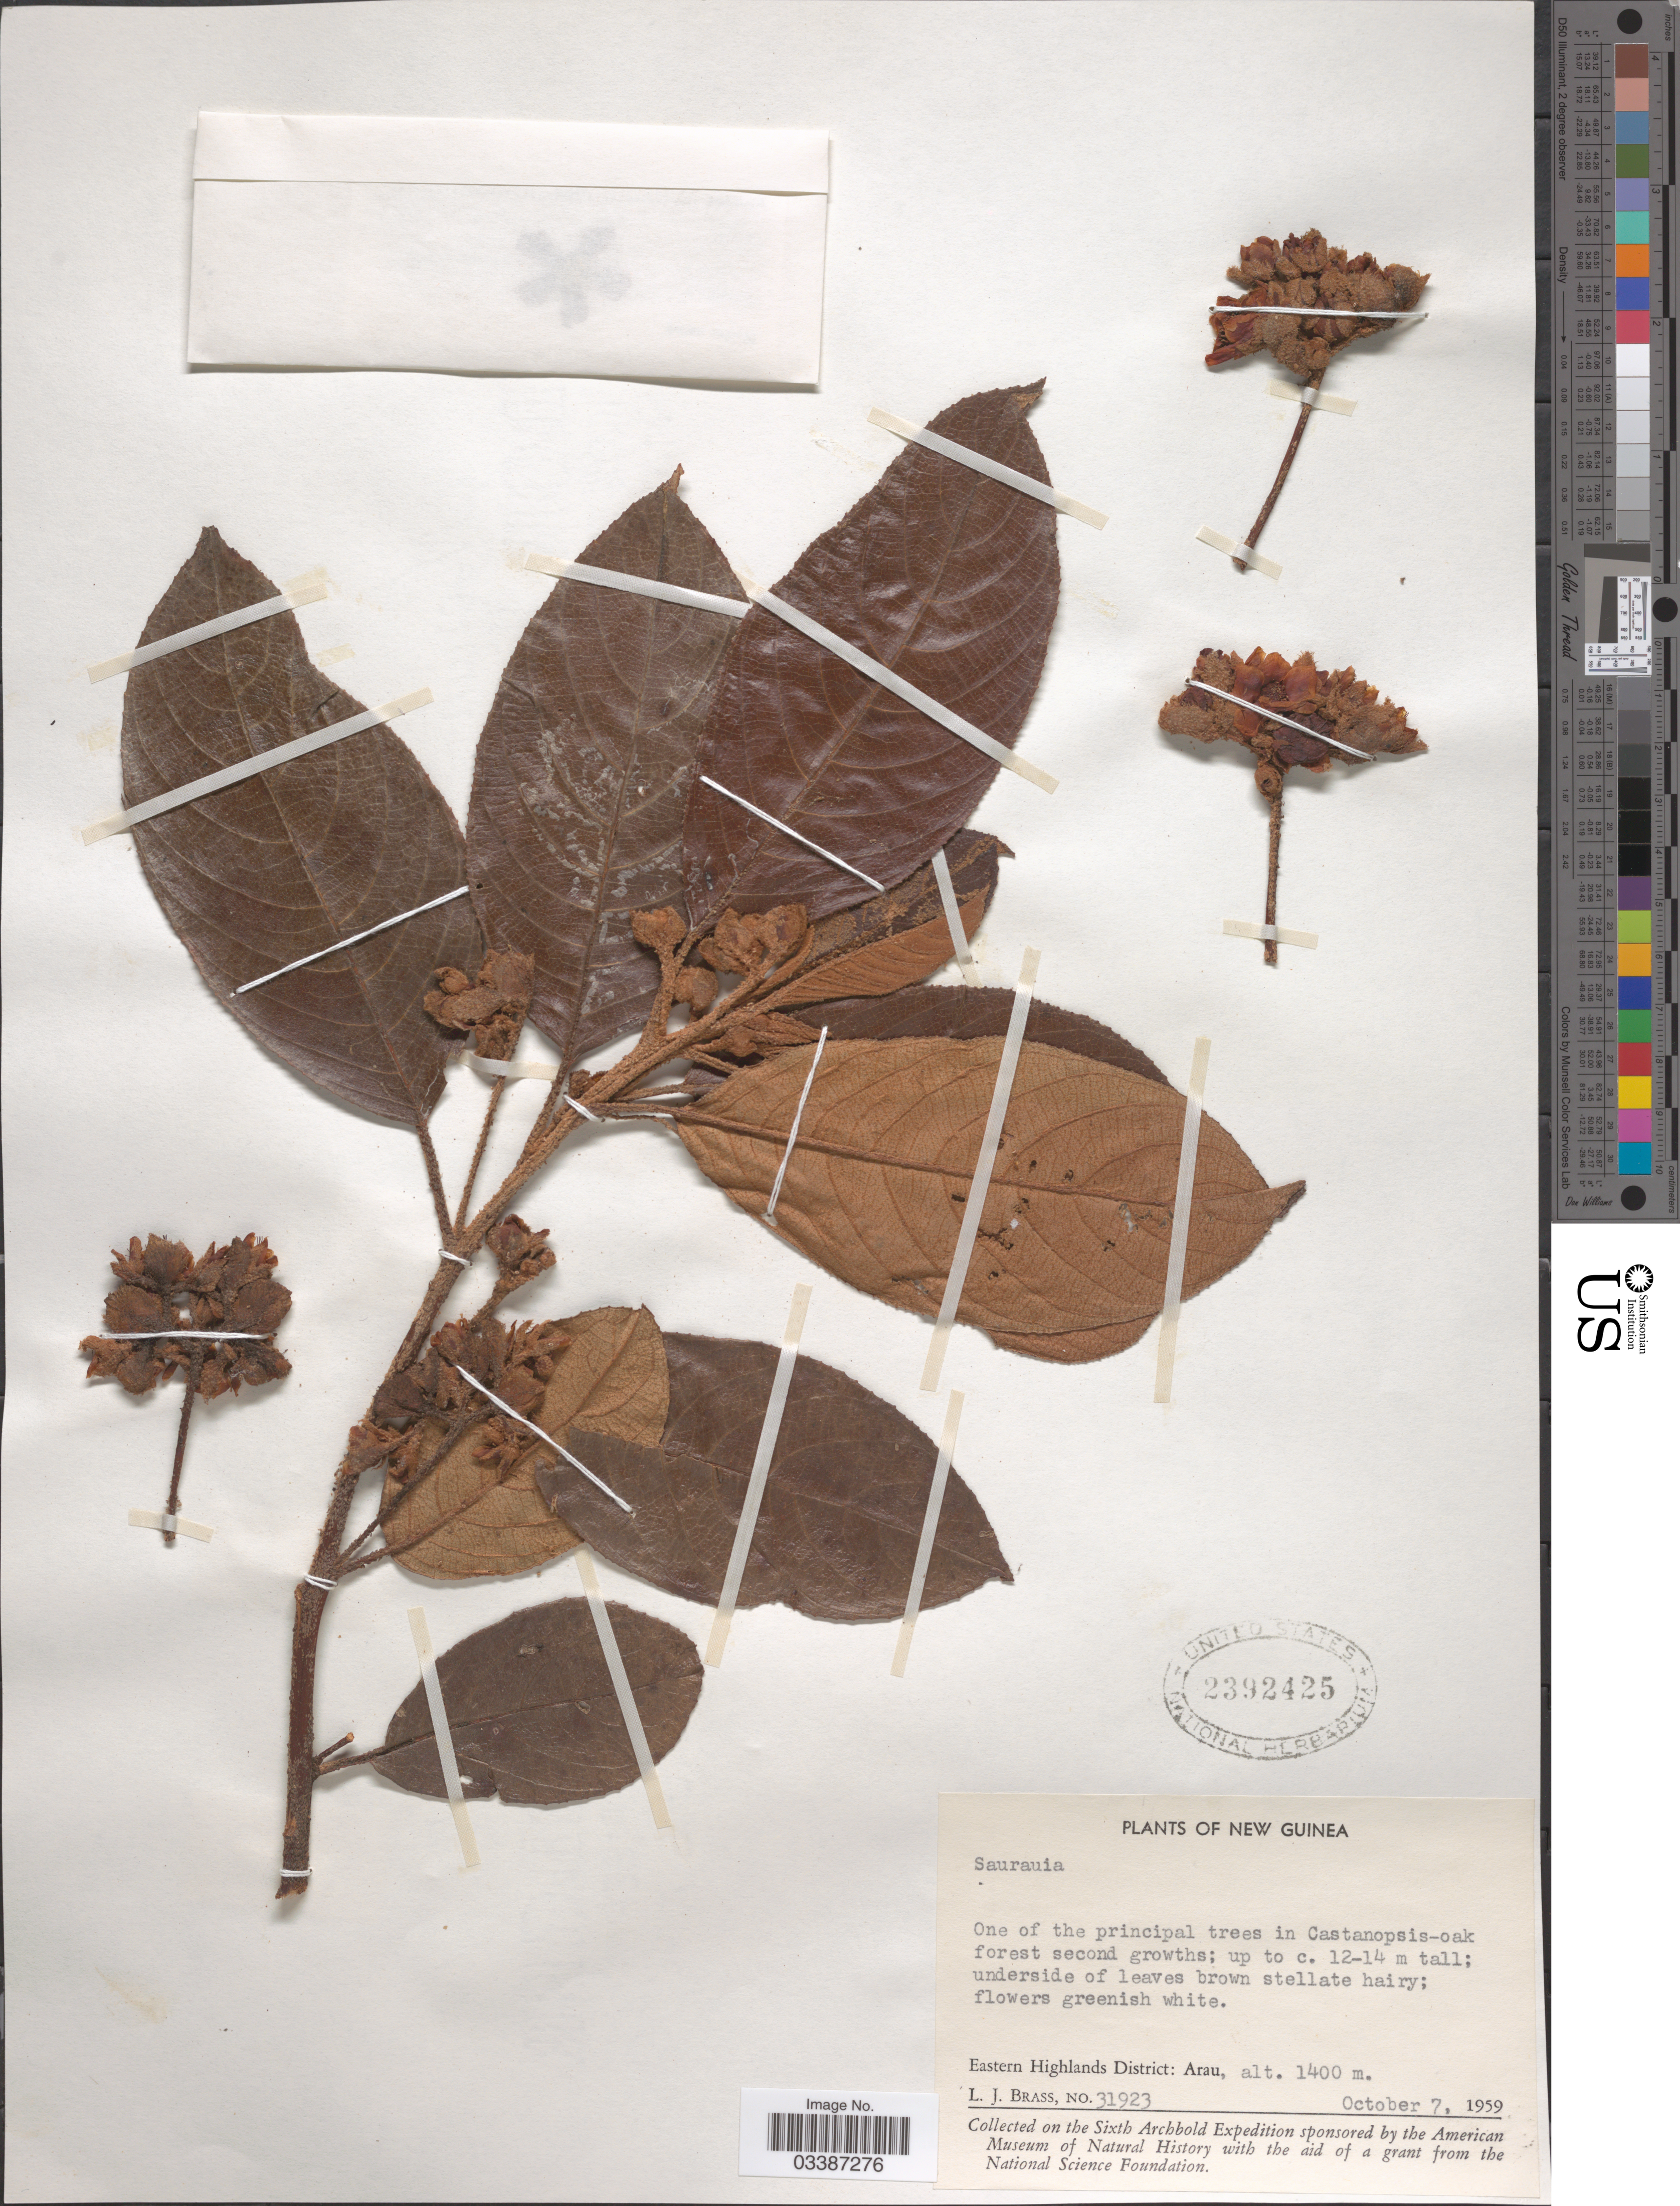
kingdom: Plantae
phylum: Tracheophyta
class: Magnoliopsida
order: Ericales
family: Actinidiaceae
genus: Saurauia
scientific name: Saurauia sp.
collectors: L. J. Brass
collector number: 31923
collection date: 1959-10-07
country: Papua New Guinea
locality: New Guinea. Eastern Highlands District: Arau.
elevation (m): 1400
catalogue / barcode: US 2392425